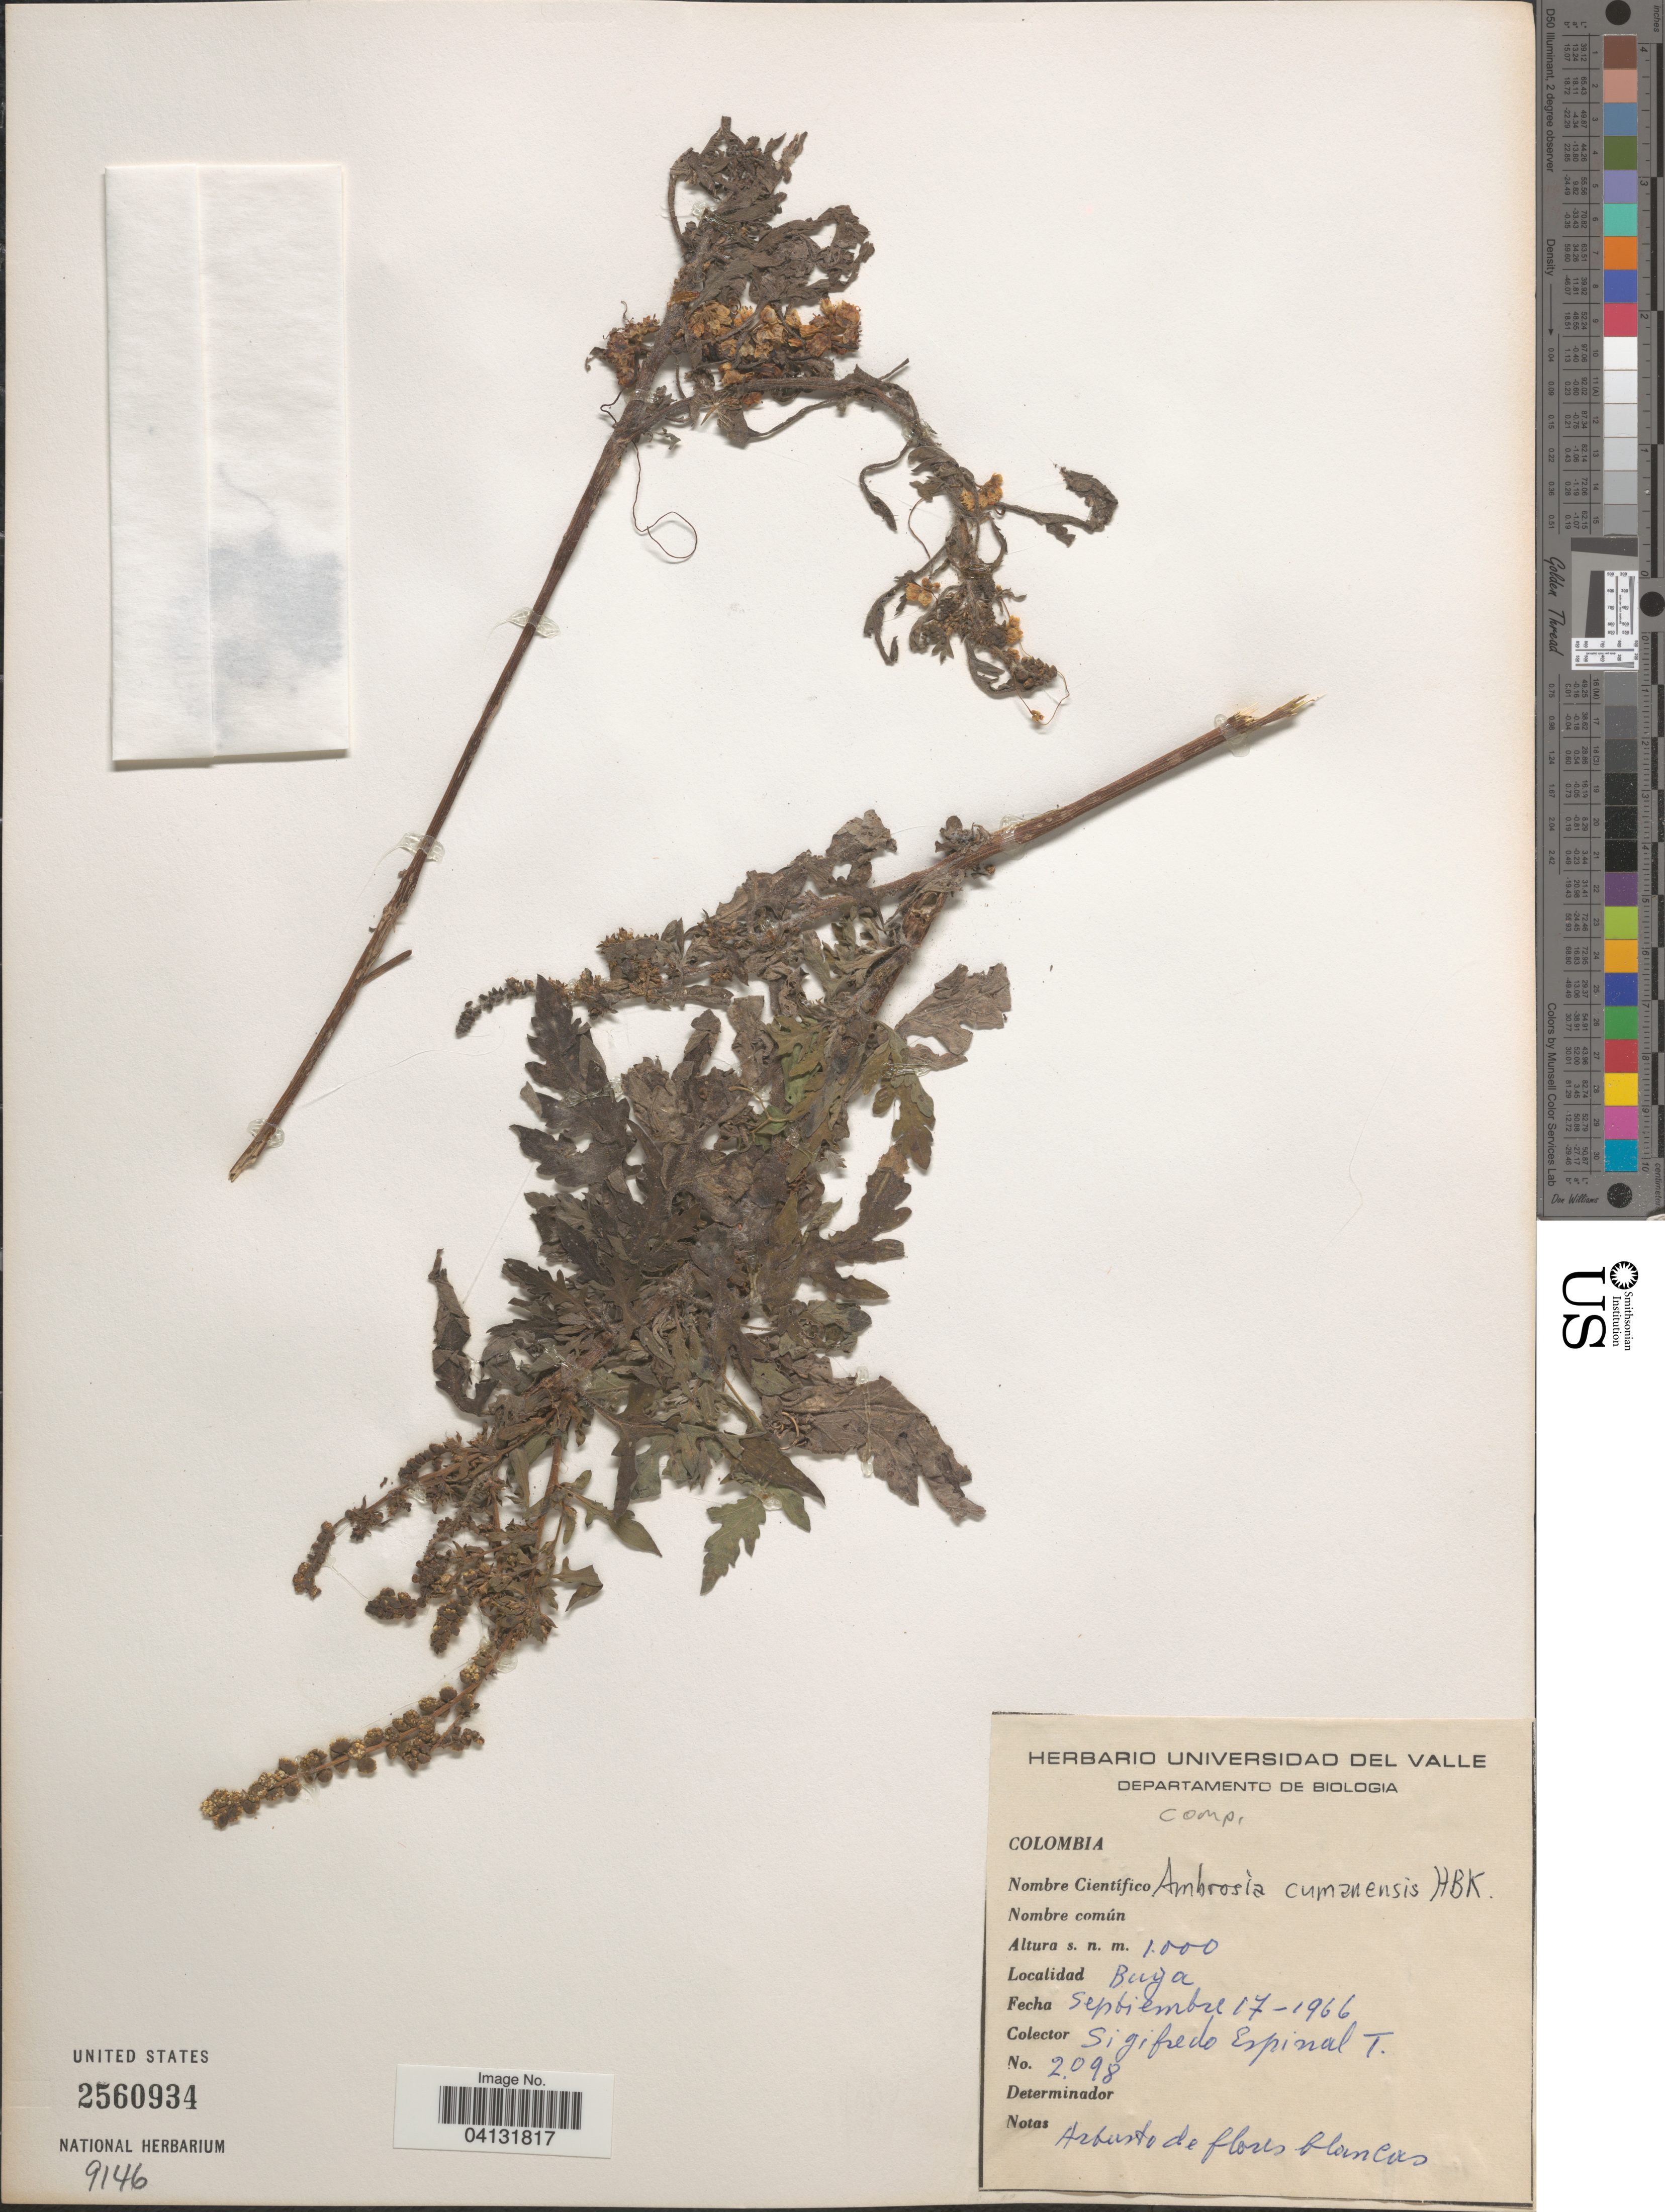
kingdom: Plantae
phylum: Tracheophyta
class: Magnoliopsida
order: Asterales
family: Asteraceae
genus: Ambrosia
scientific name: Ambrosia cumanensis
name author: Kunth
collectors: S. Espinal T.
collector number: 2098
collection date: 1966-09-17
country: Colombia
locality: Buga.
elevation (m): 1000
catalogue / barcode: US 2560934